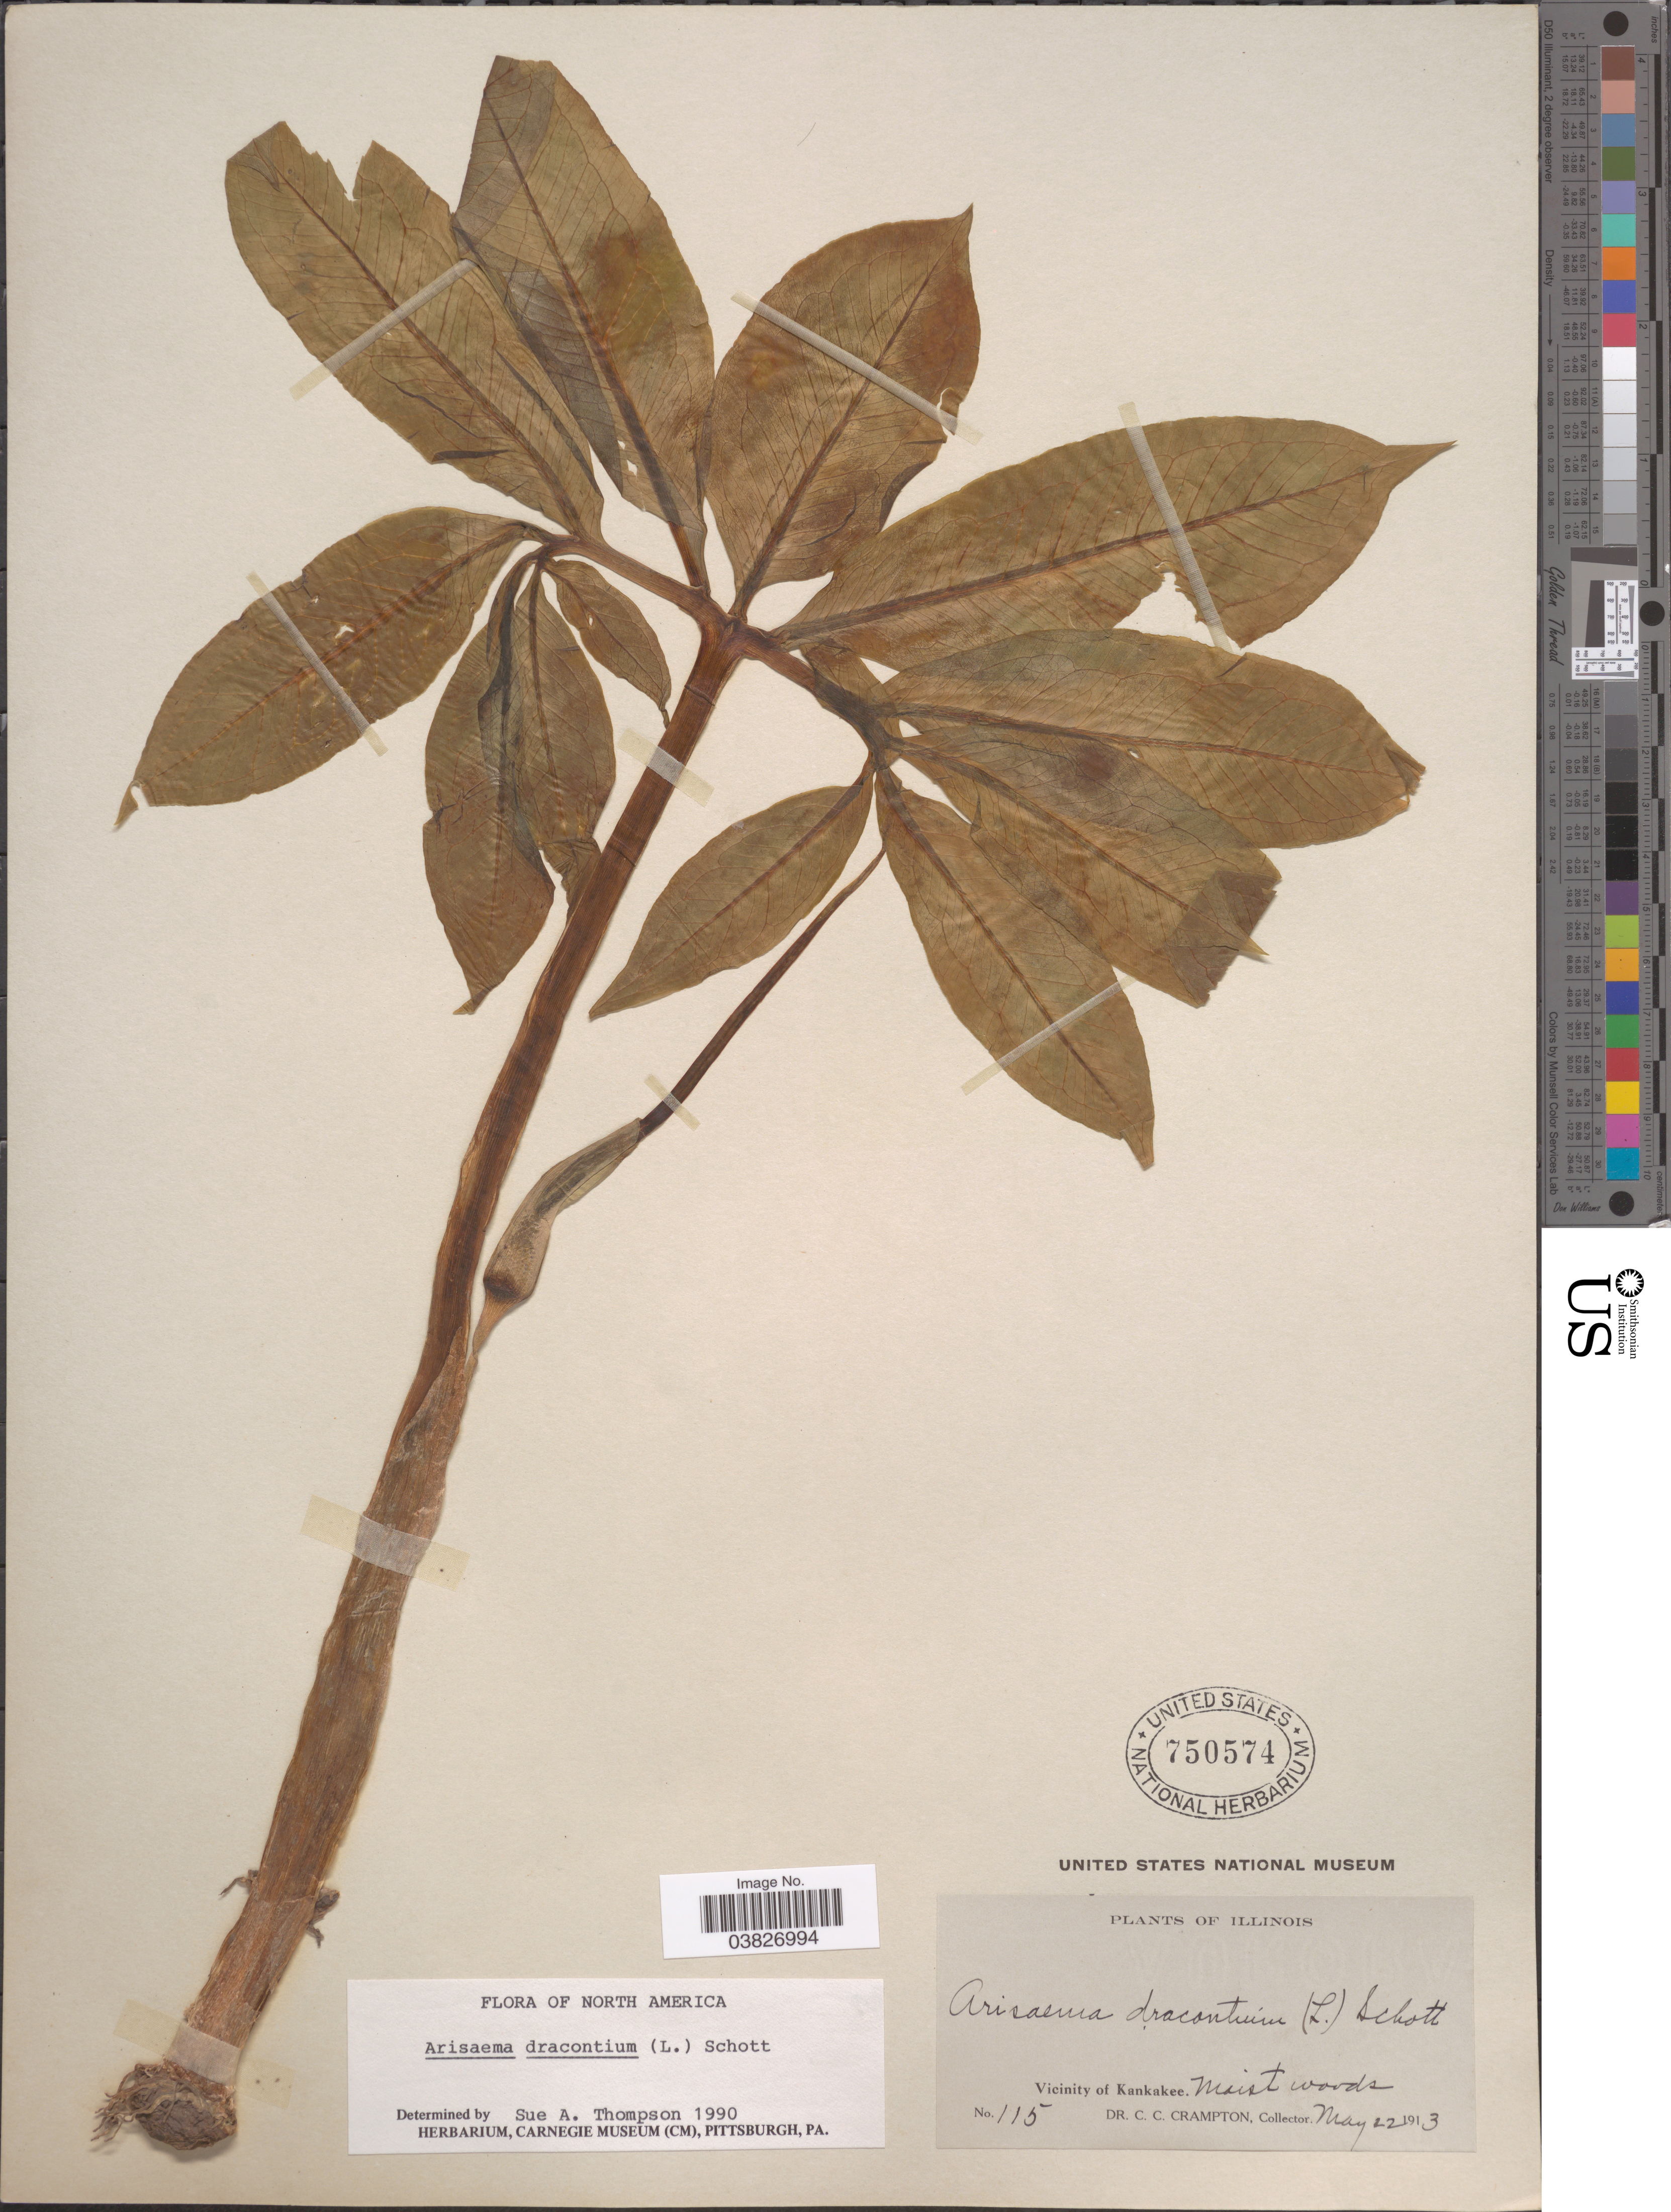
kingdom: Plantae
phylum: Tracheophyta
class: Liliopsida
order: Alismatales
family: Araceae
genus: Arisaema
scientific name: Arisaema dracontium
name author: (L.) Schott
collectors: C. Crampton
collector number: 115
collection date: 1913-05-22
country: United States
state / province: Illinois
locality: Vicinity of Kankakee. Moist woods.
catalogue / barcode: US 750574